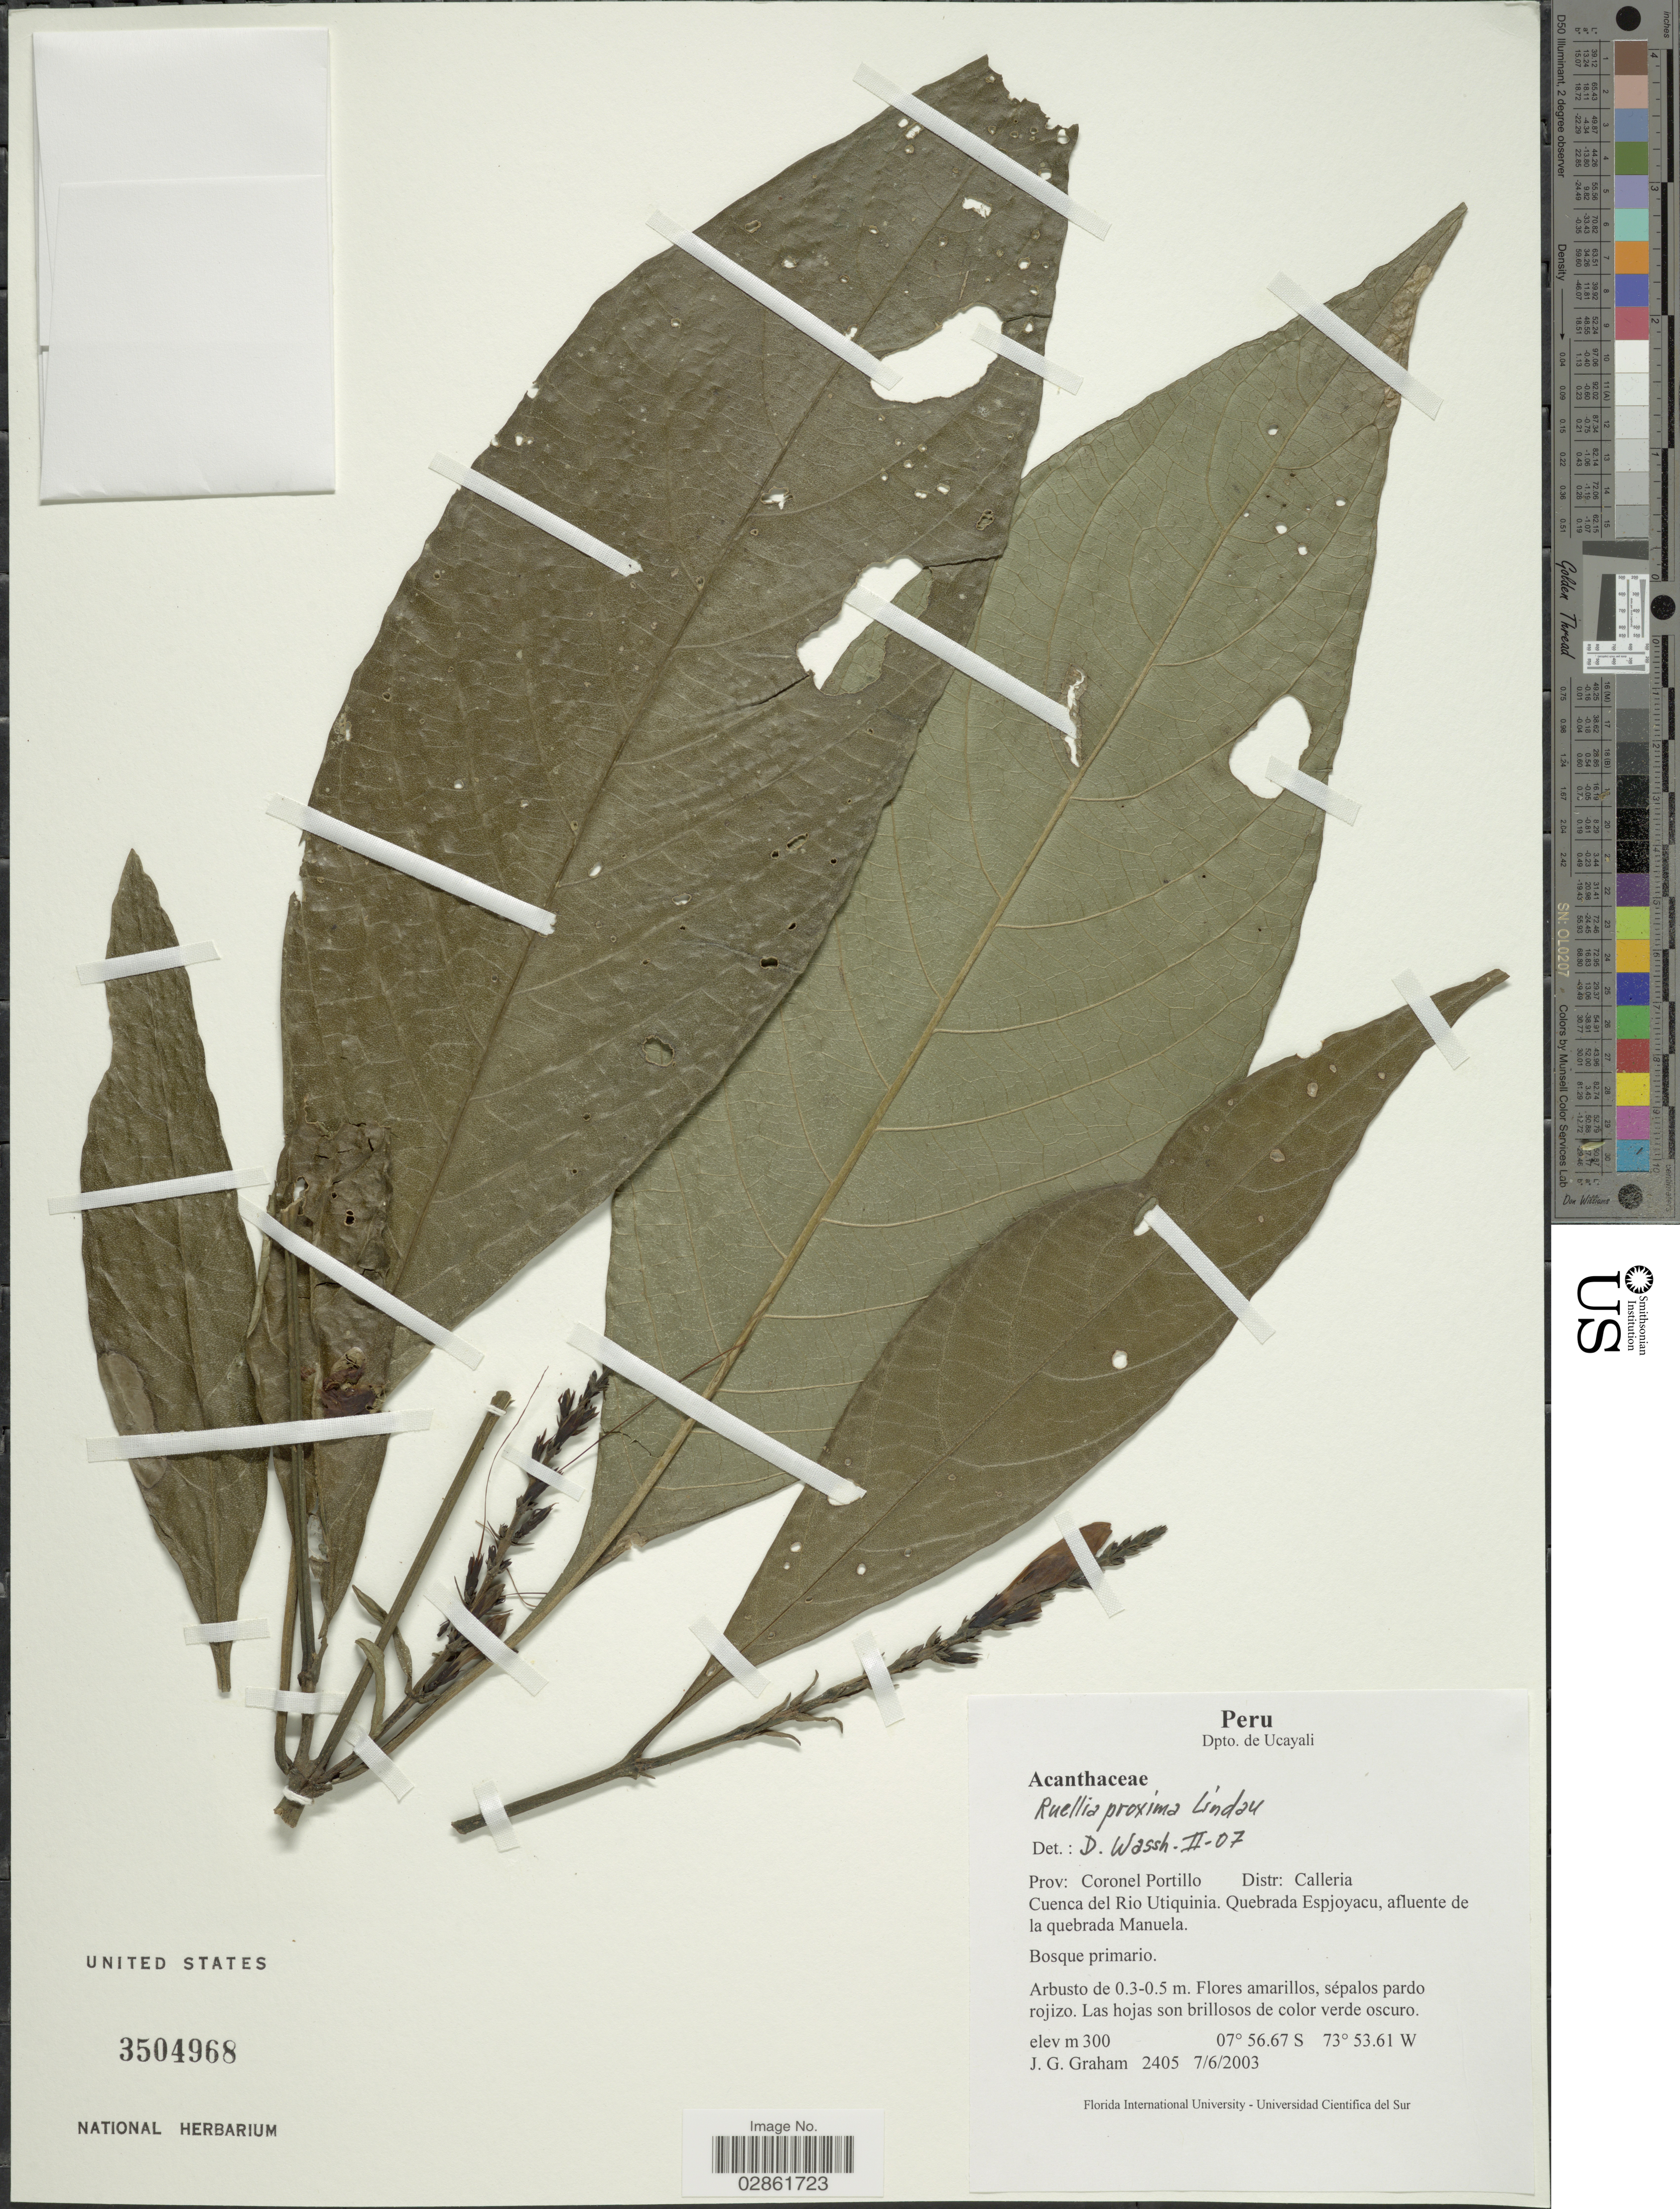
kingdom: Plantae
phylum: Tracheophyta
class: Magnoliopsida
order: Lamiales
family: Acanthaceae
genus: Ruellia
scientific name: Ruellia proxima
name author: Lindau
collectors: J. Graham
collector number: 2405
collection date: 2003-06-07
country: Peru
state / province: Ucayali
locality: Dpto. de Ucayali. Prov: Coronel Portillo. Distr: Calleria. Cuenca del Rio Utiquinia. Quebrada Espjoyacu, afluente de la quebrada Manuela.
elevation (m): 300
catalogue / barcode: US 3504968